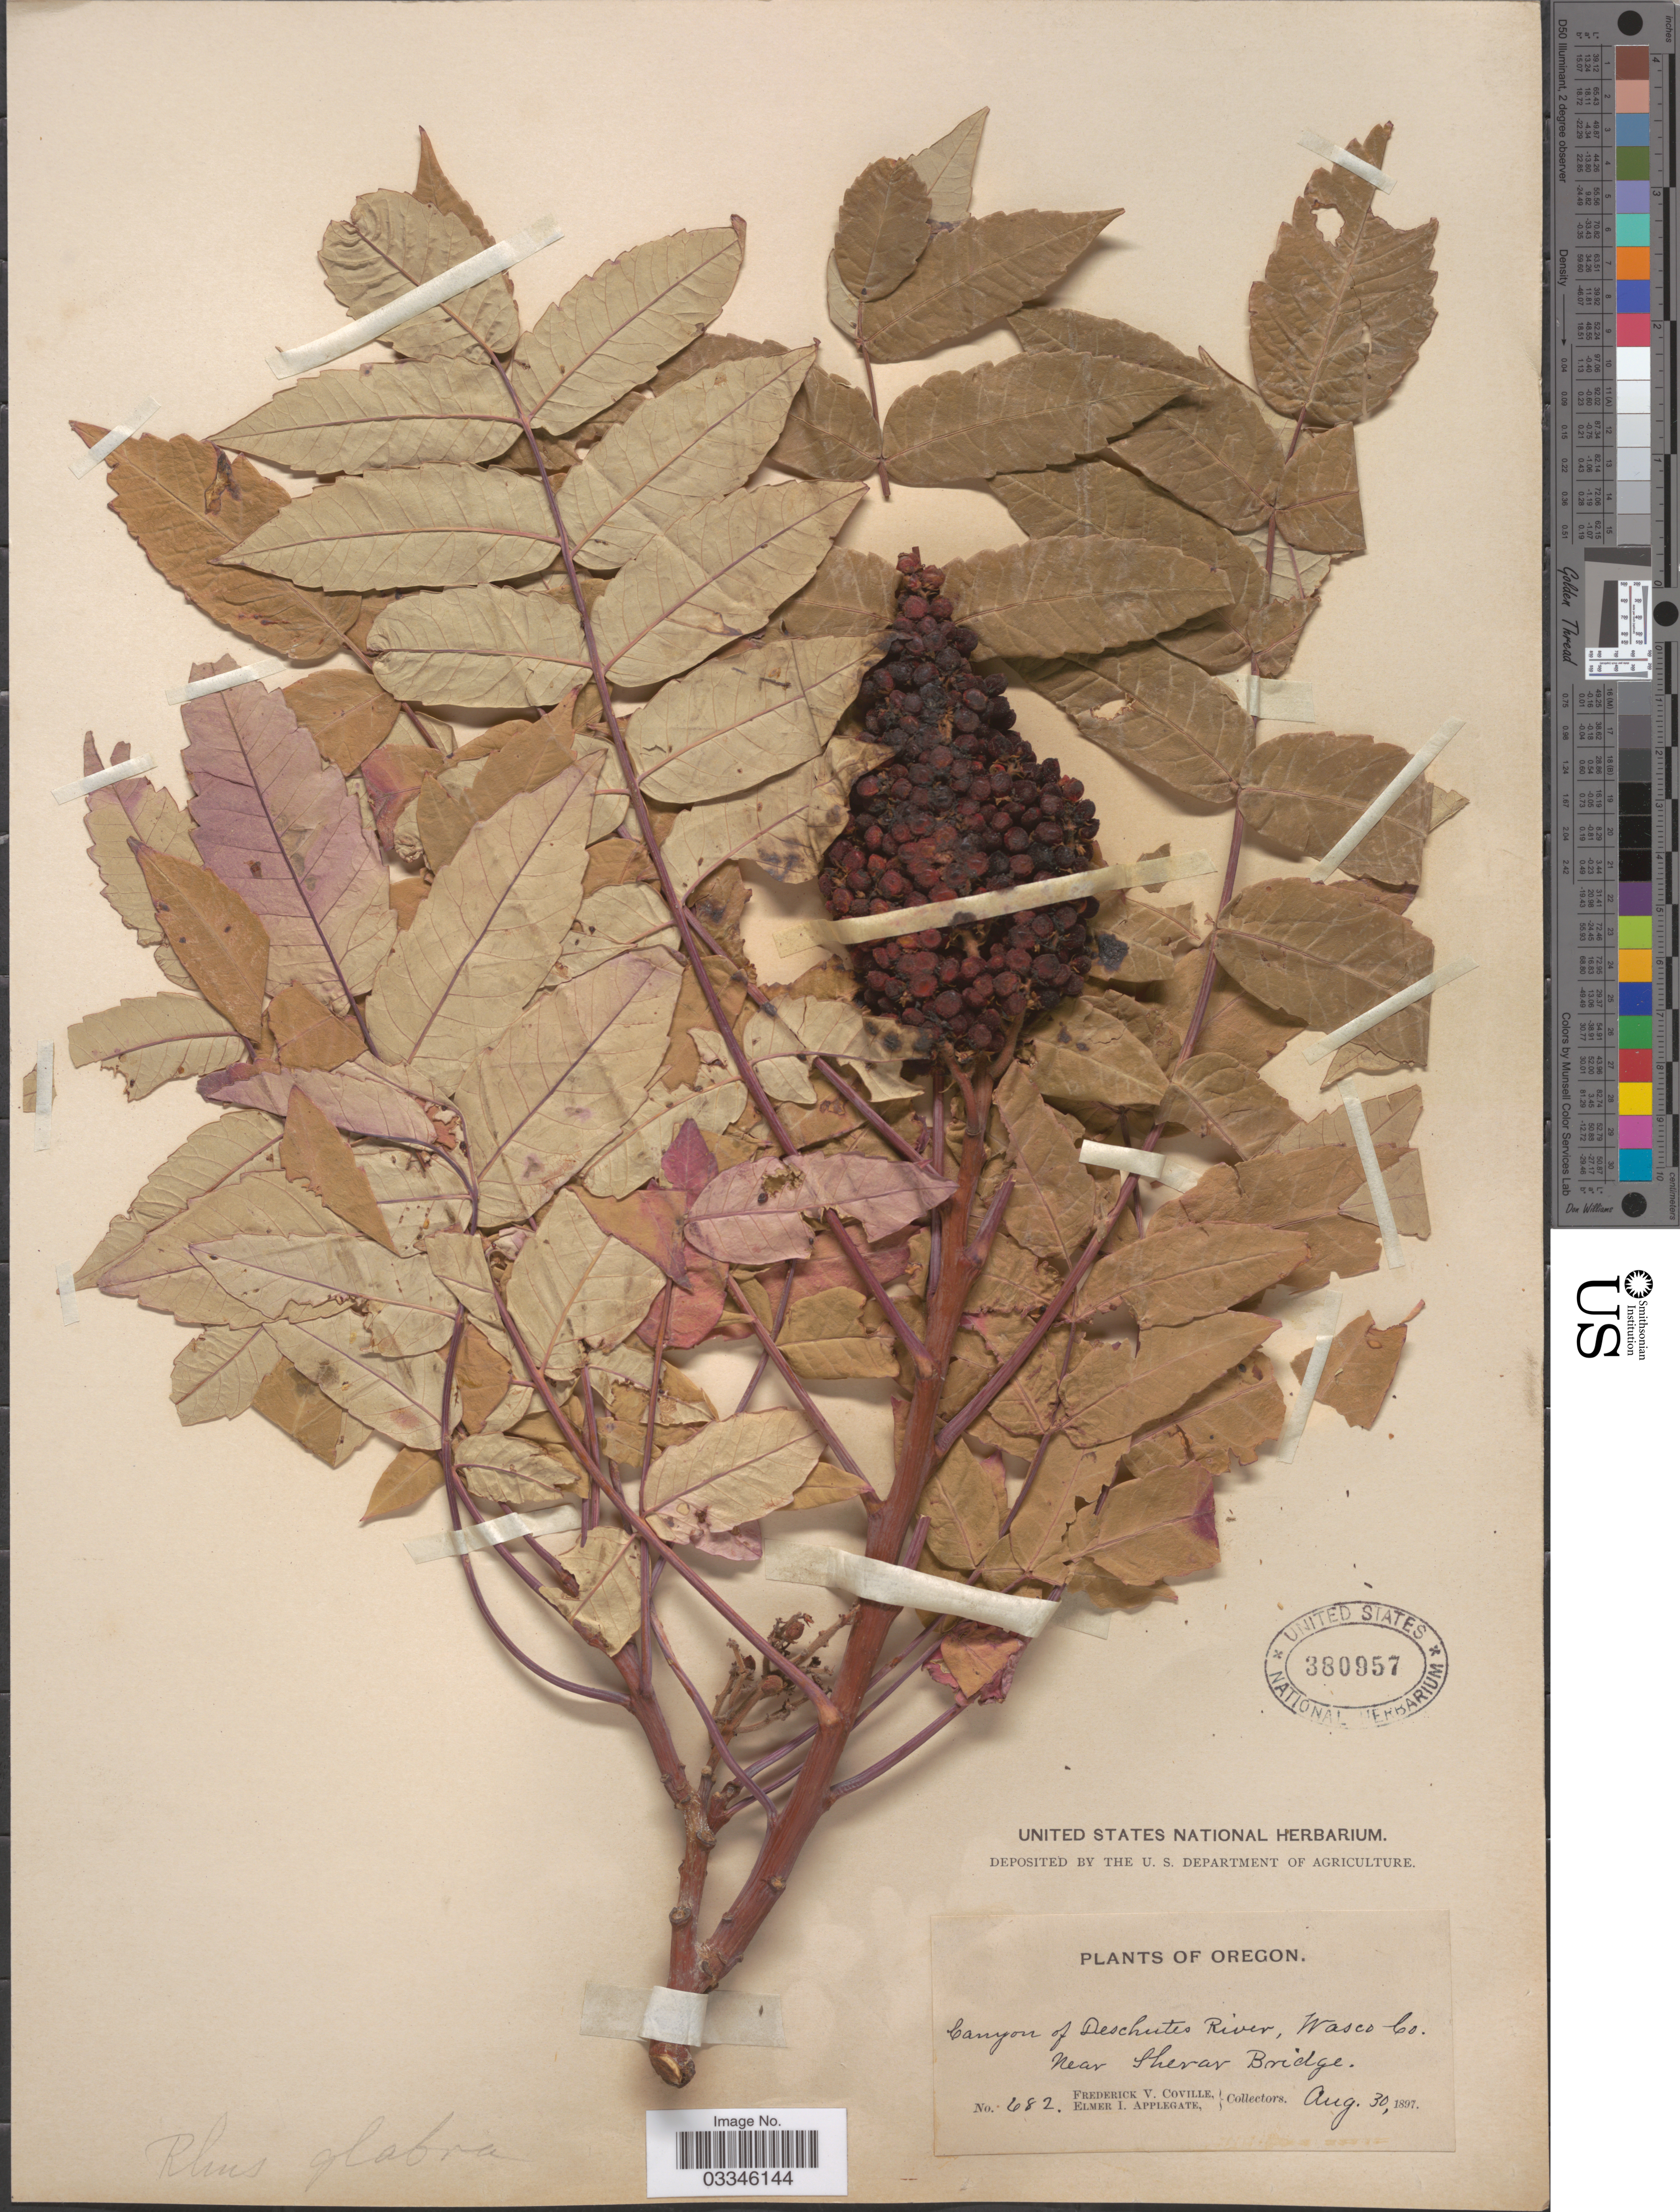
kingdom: Plantae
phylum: Tracheophyta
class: Magnoliopsida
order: Sapindales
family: Anacardiaceae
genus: Rhus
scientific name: Rhus glabra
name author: L.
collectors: F. V. Coville & E. I. Applegate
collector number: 682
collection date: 1897-08-30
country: United States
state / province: Oregon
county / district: Wasco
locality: Canyon of Deschutes River, Wasco Co. Near Sherar Bridge.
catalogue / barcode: US 380957